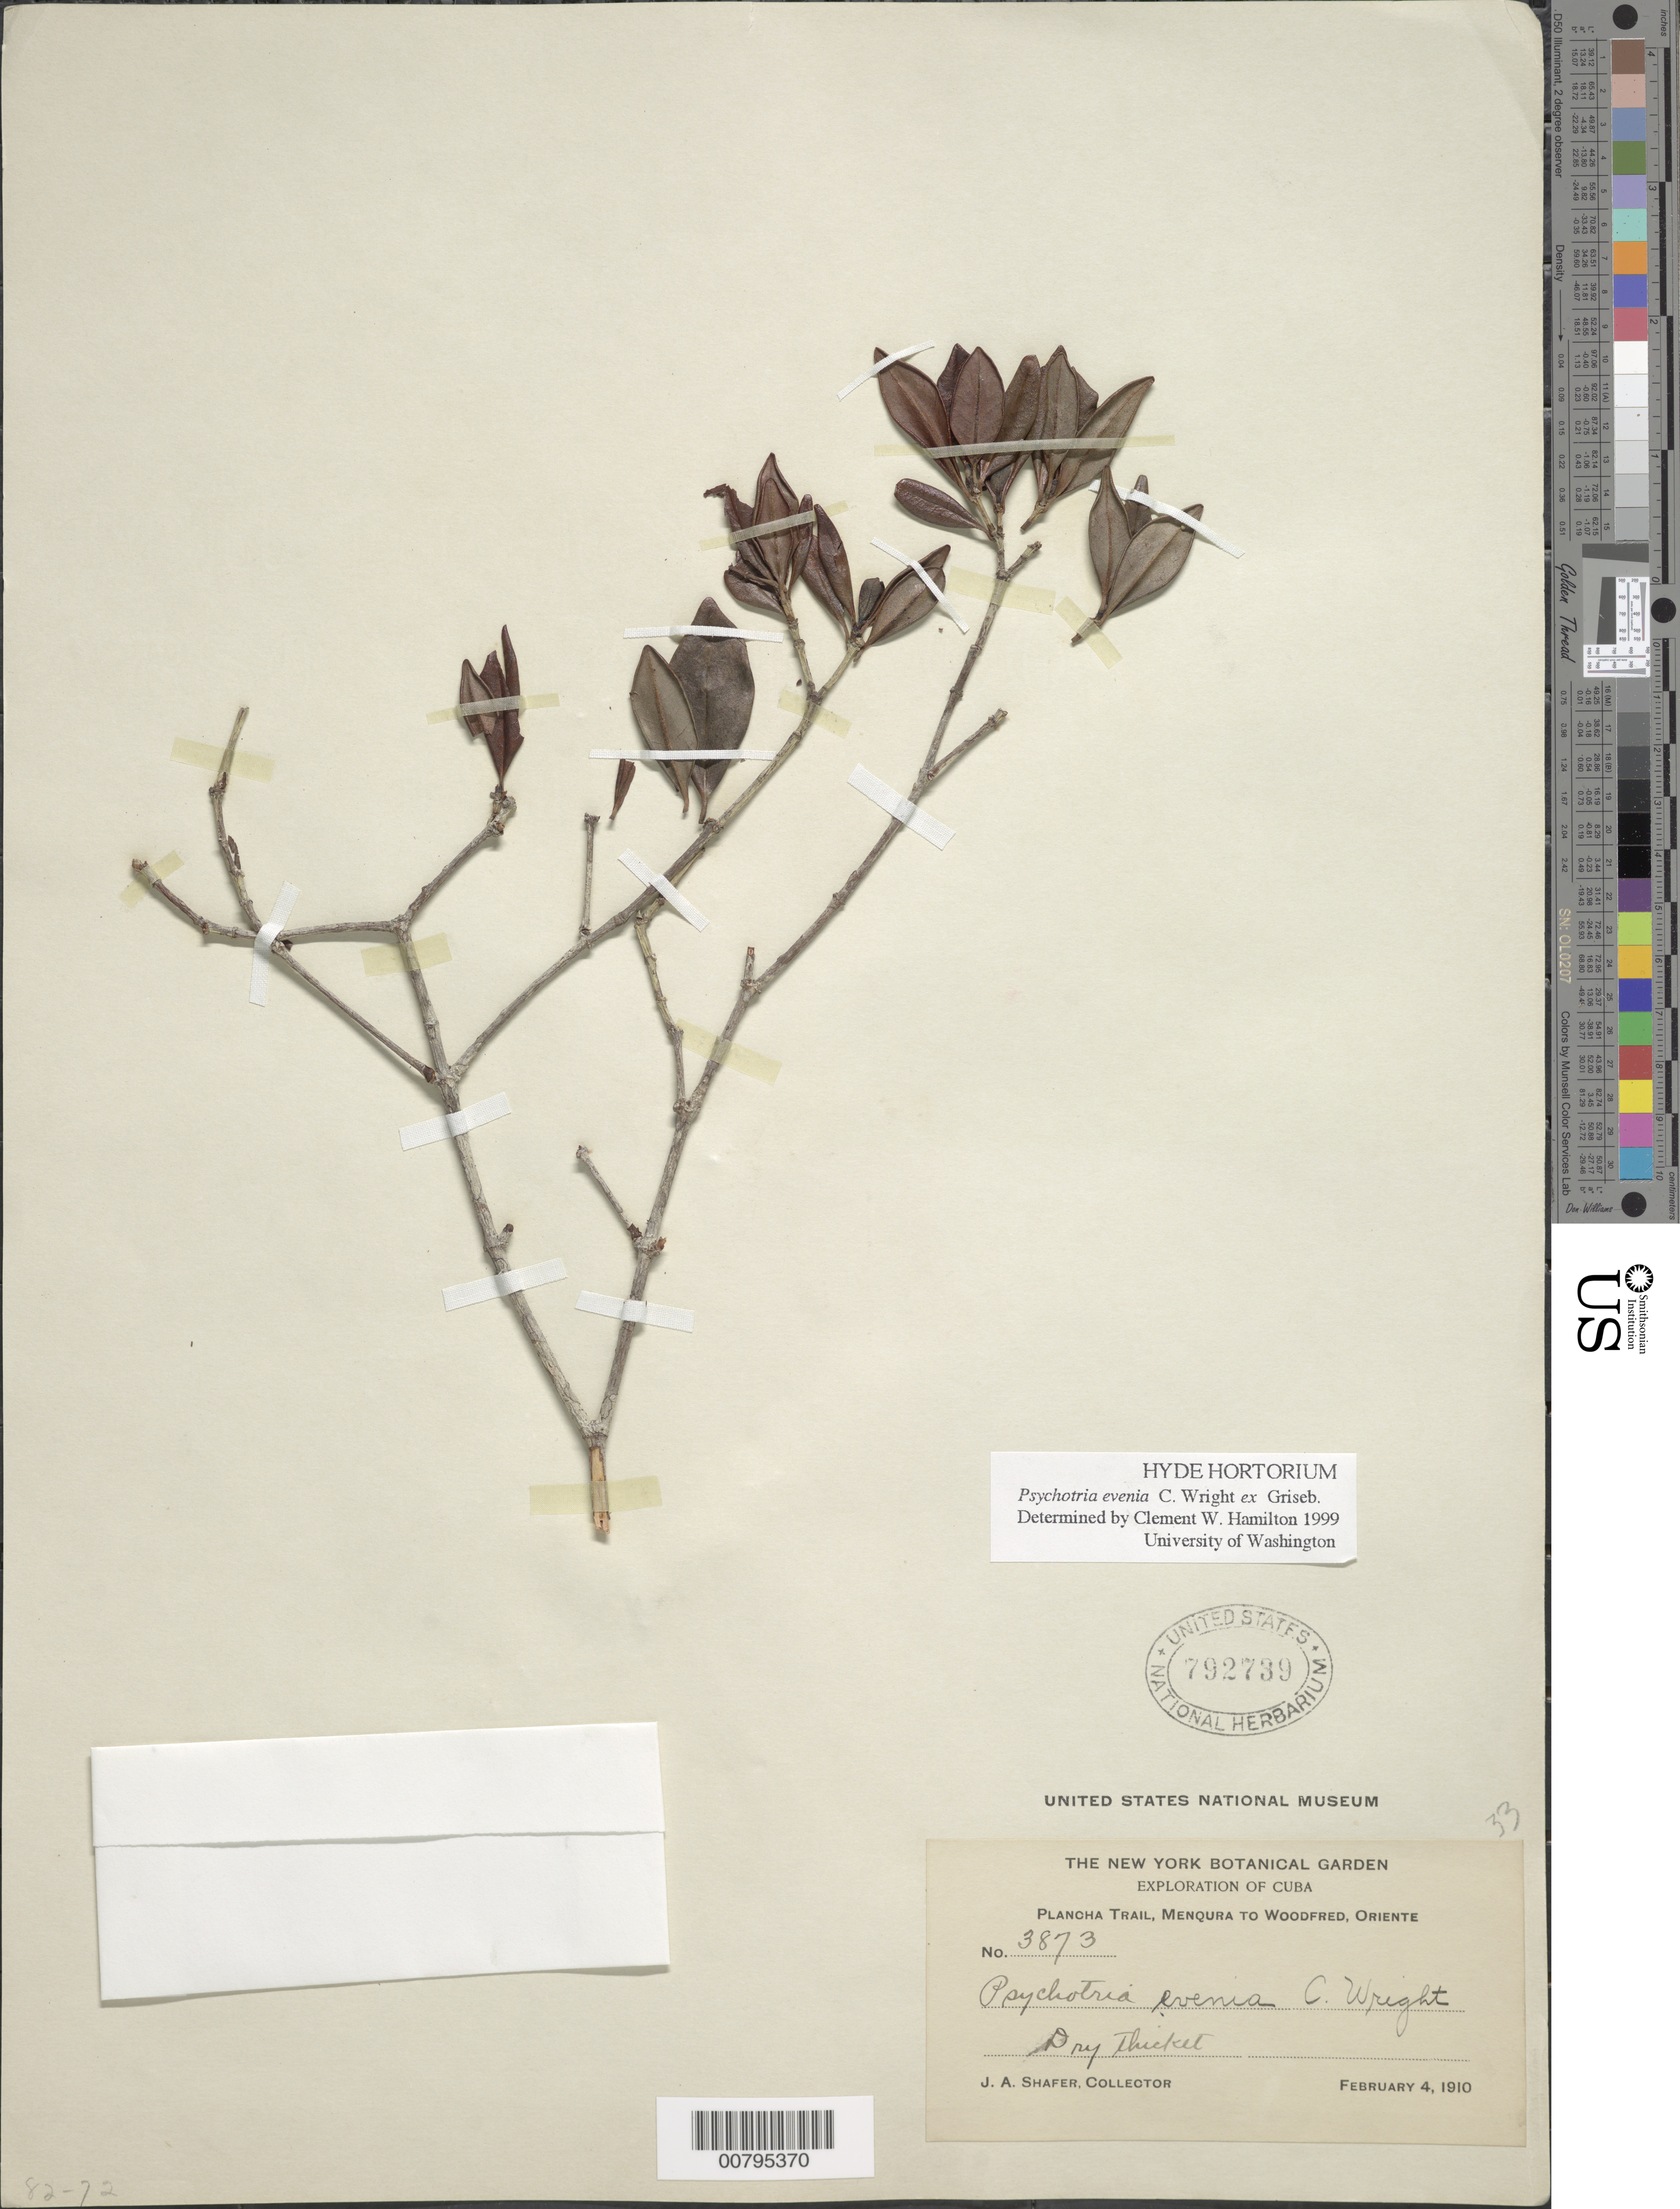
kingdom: Plantae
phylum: Tracheophyta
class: Magnoliopsida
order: Gentianales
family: Rubiaceae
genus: Psychotria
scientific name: Psychotria evenia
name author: C. Wright ex Griseb.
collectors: J. A. Shafer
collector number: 3873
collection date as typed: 04 Feb 1910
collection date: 1910-02-04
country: Cuba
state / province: Oriente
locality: Plancha Trail, Menqura to Woodfred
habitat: Dry thicket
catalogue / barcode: US 792739